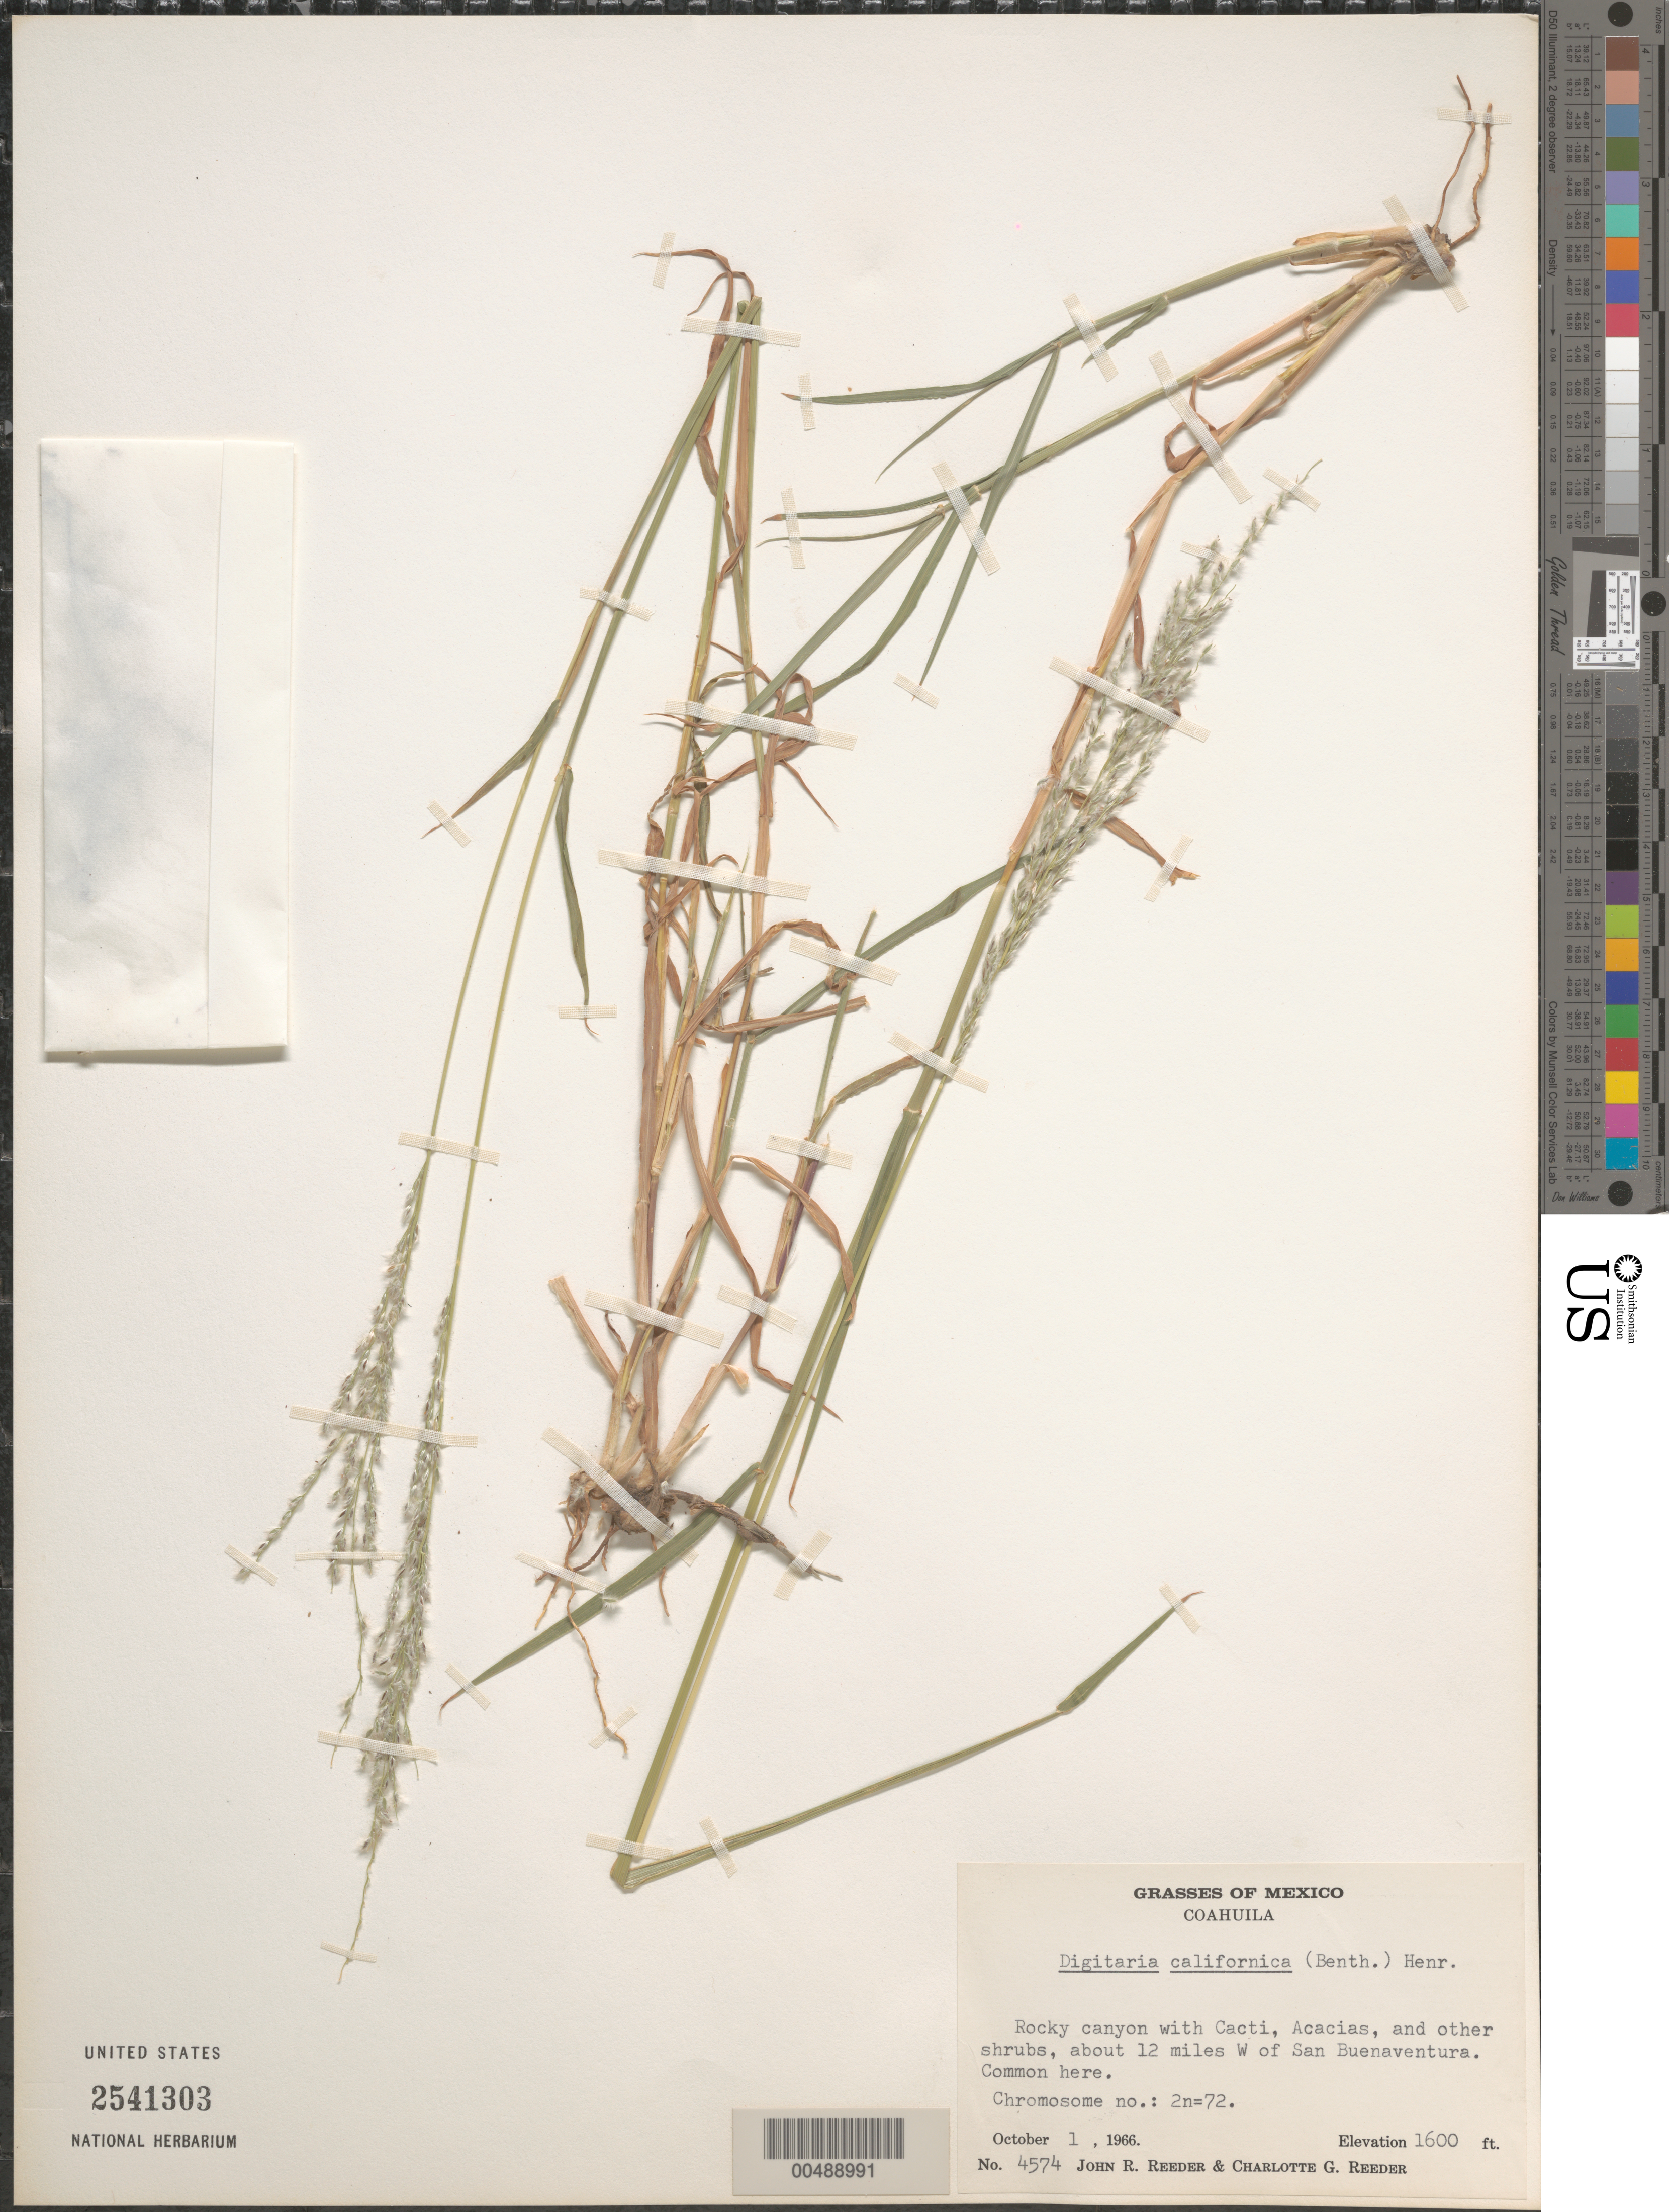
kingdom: Plantae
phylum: Tracheophyta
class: Liliopsida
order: Poales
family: Poaceae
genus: Digitaria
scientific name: Digitaria californica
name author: (Benth.) Henr.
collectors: J. R. Reeder & C. G. Reeder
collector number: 4574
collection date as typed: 1 Oct 1966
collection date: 1966-10-01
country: Mexico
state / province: Coahuila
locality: About 12 mi W of San Buenaventura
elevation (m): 488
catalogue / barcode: US 2541303